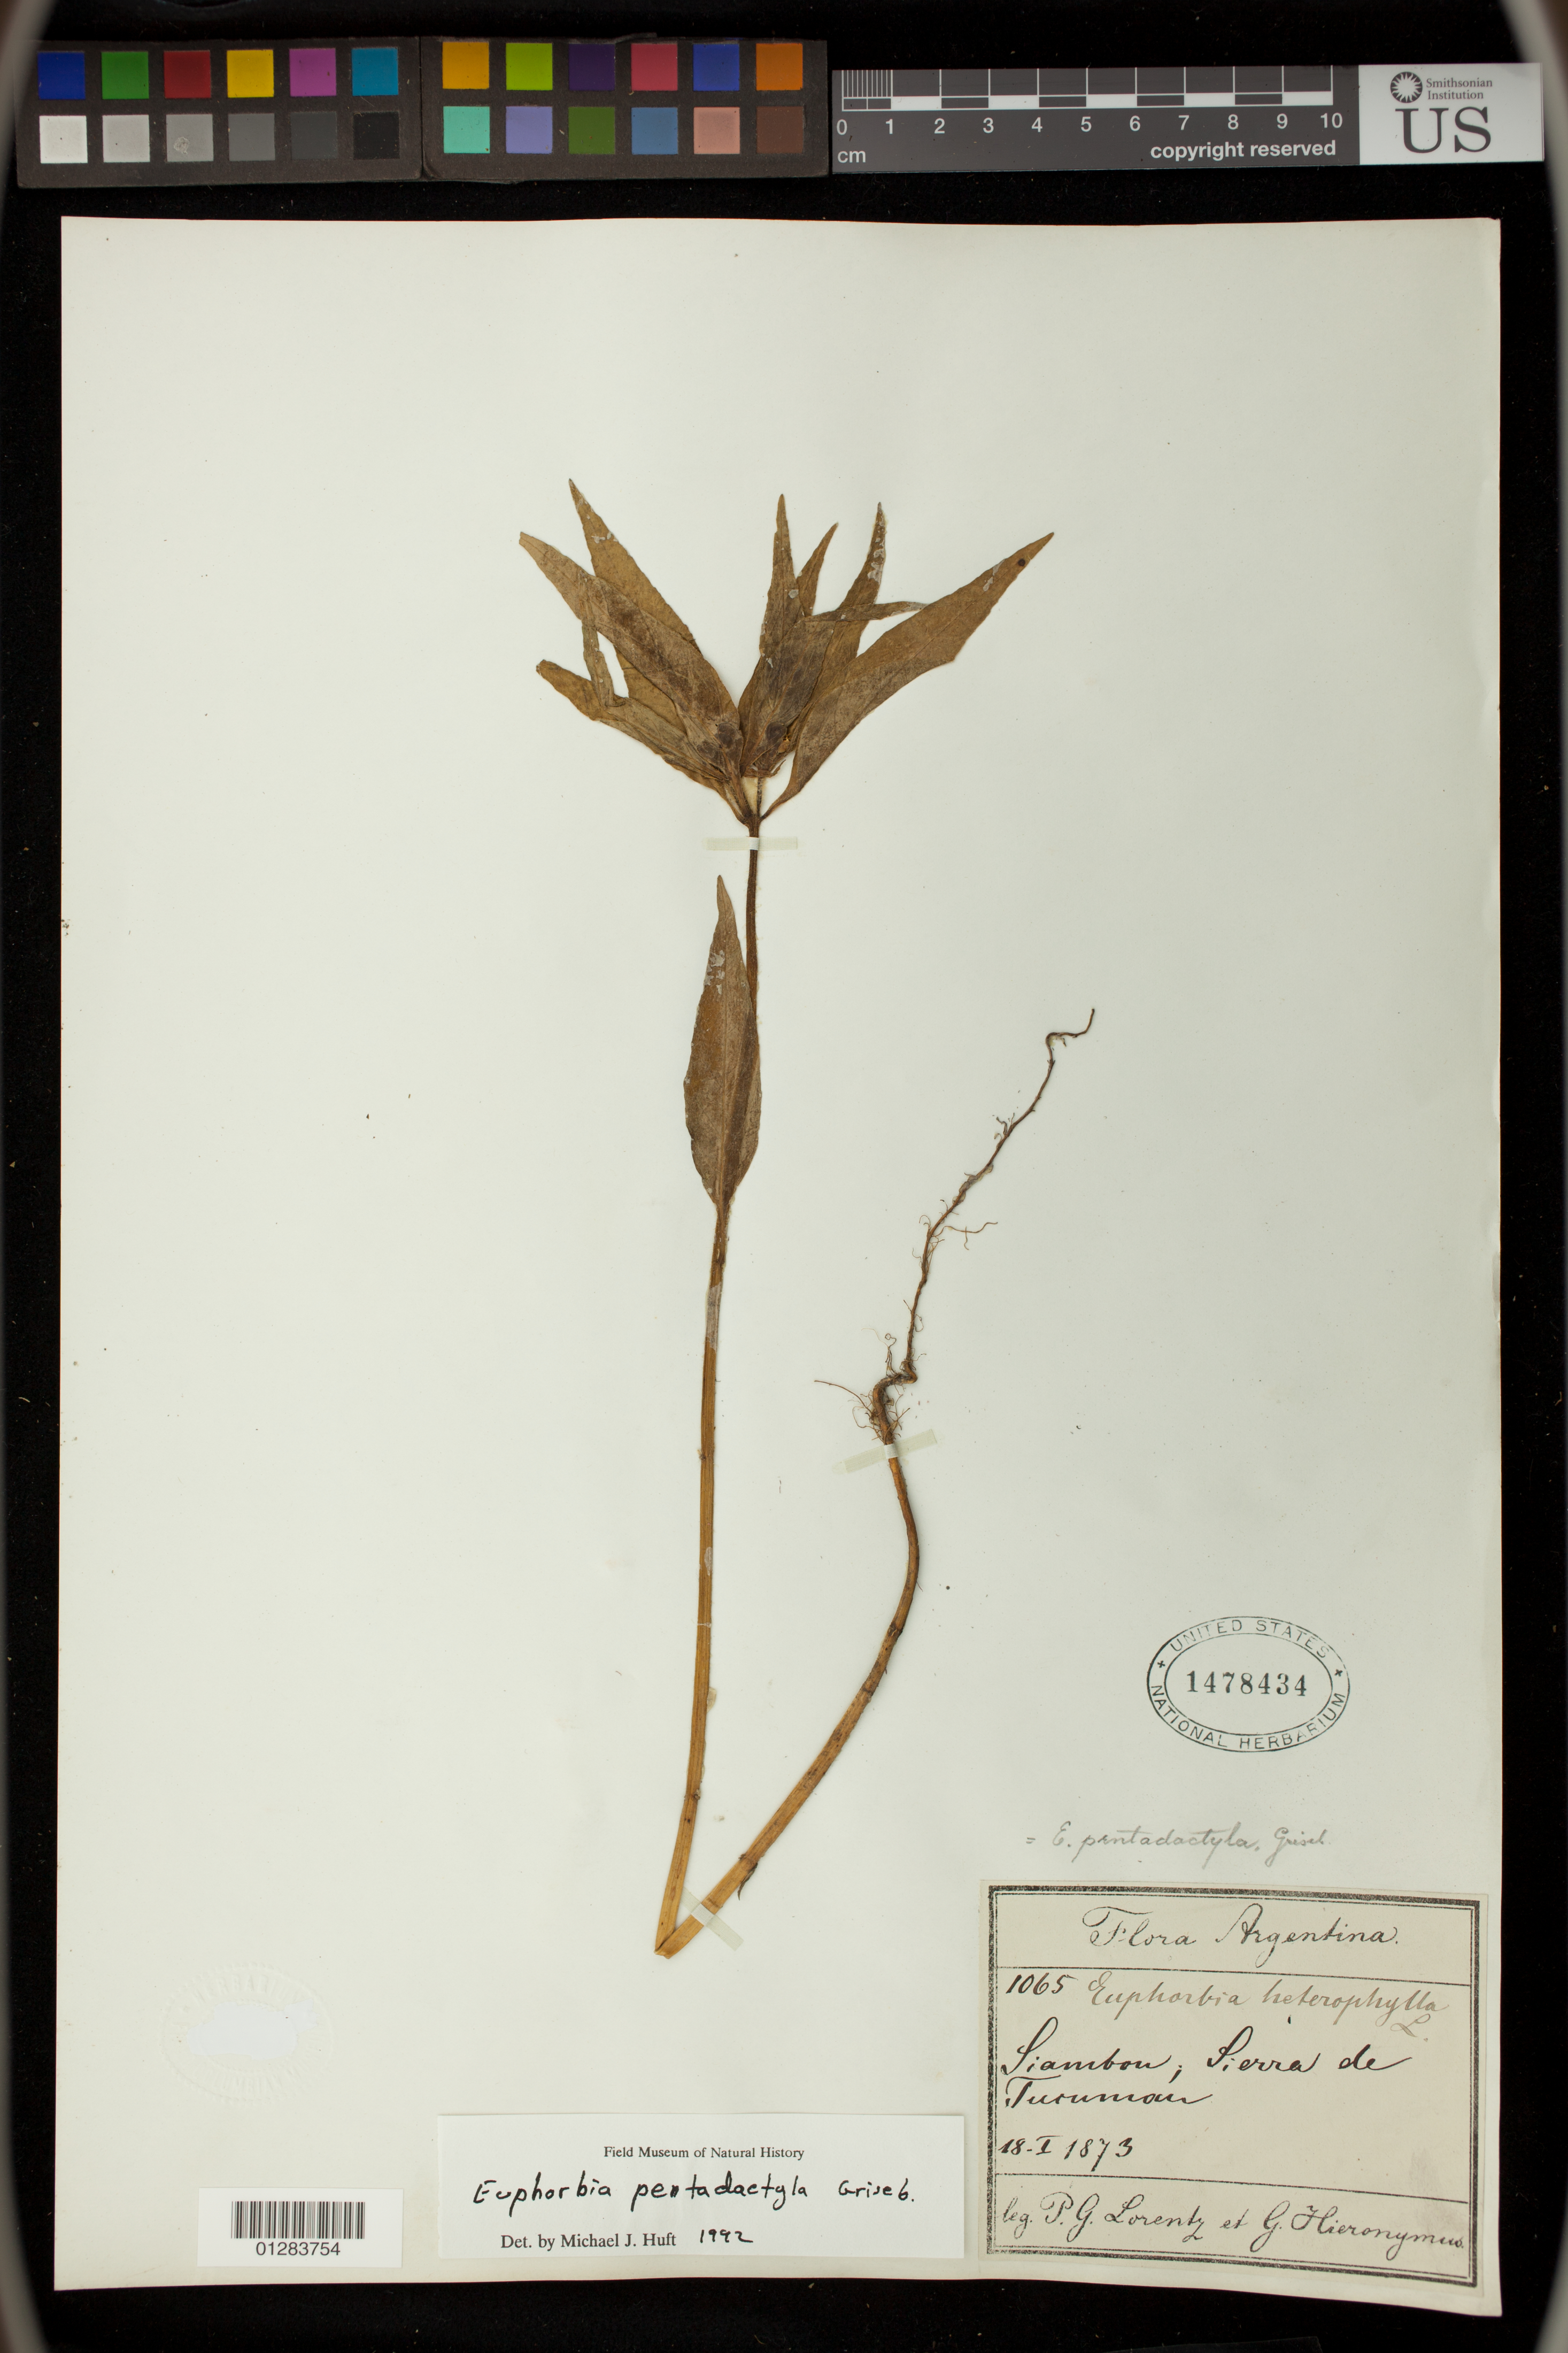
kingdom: Plantae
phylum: Tracheophyta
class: Magnoliopsida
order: Malpighiales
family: Euphorbiaceae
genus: Euphorbia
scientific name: Euphorbia pentadactyla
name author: Griseb.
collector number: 1065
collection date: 1873-01-18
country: Argentina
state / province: Tucuman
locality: Siambon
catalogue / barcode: US 1478434